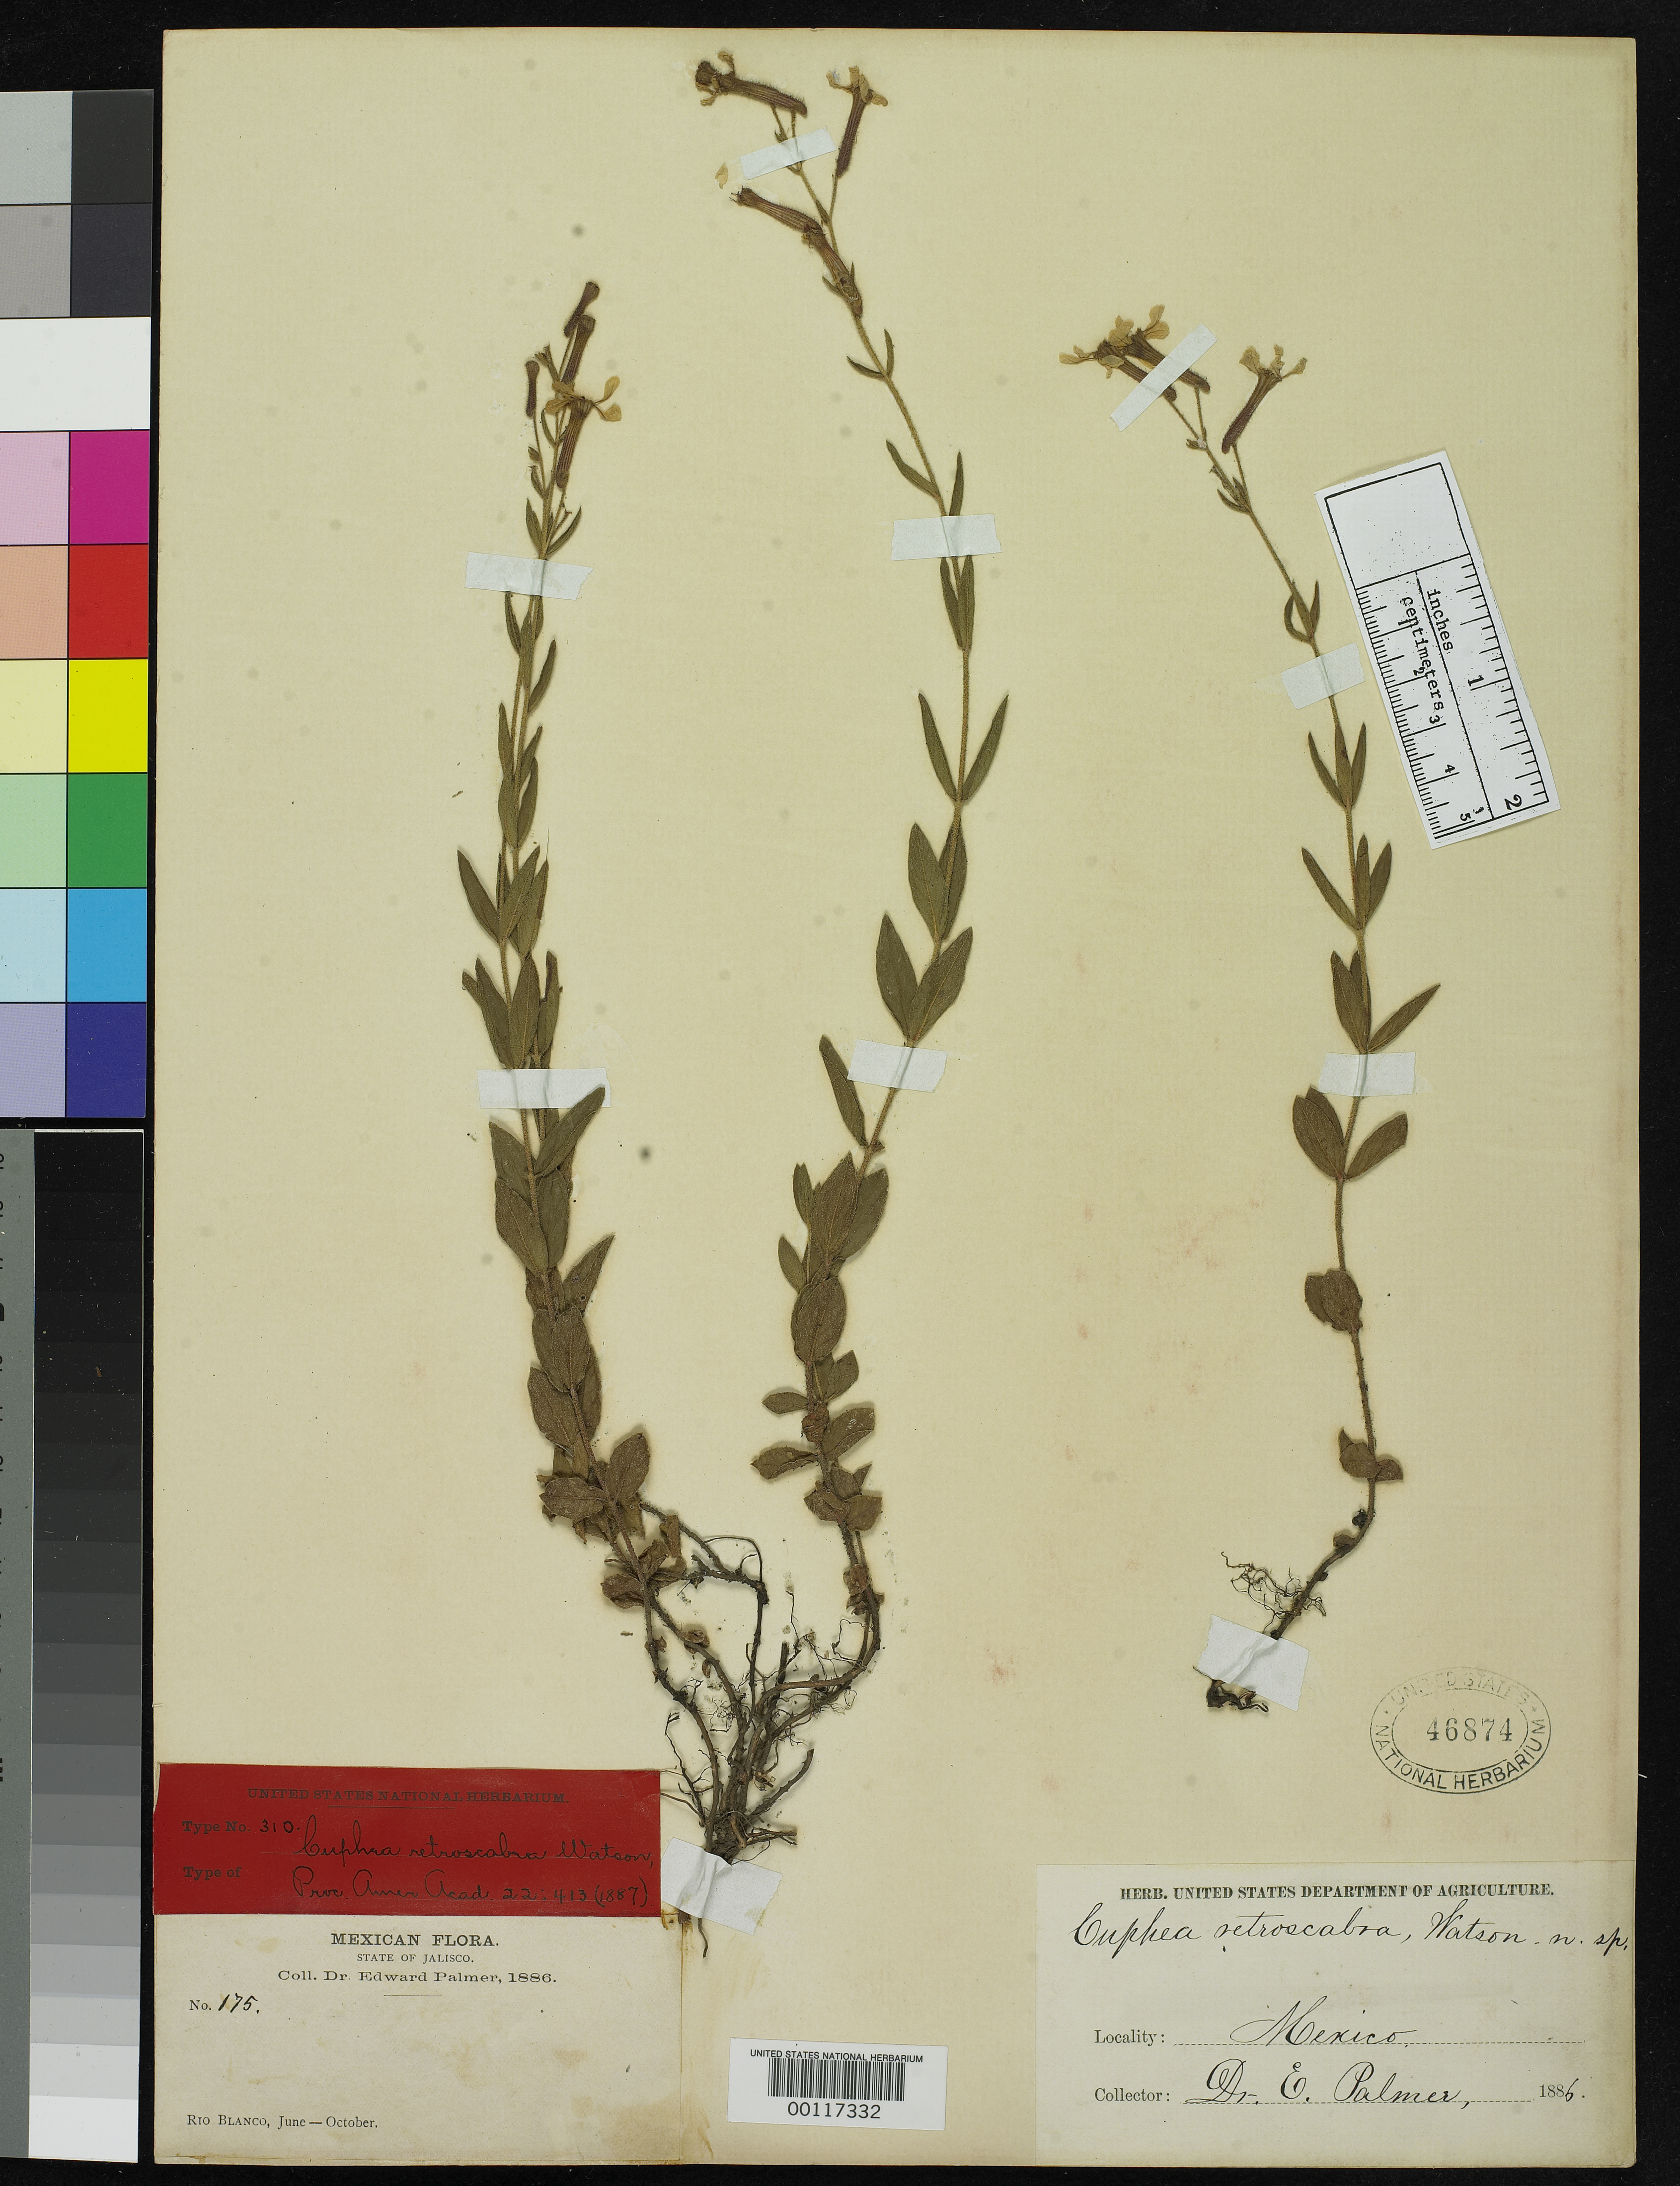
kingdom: Plantae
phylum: Tracheophyta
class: Magnoliopsida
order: Myrtales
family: Lythraceae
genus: Cuphea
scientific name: Cuphea retroscabra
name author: S. Watson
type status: Type Collection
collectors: E. Palmer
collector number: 175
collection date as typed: Jun 1886 to -- Oct 1886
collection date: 1886-06/1886-10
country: Mexico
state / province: Jalisco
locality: Rio Blanco.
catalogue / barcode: US 46874